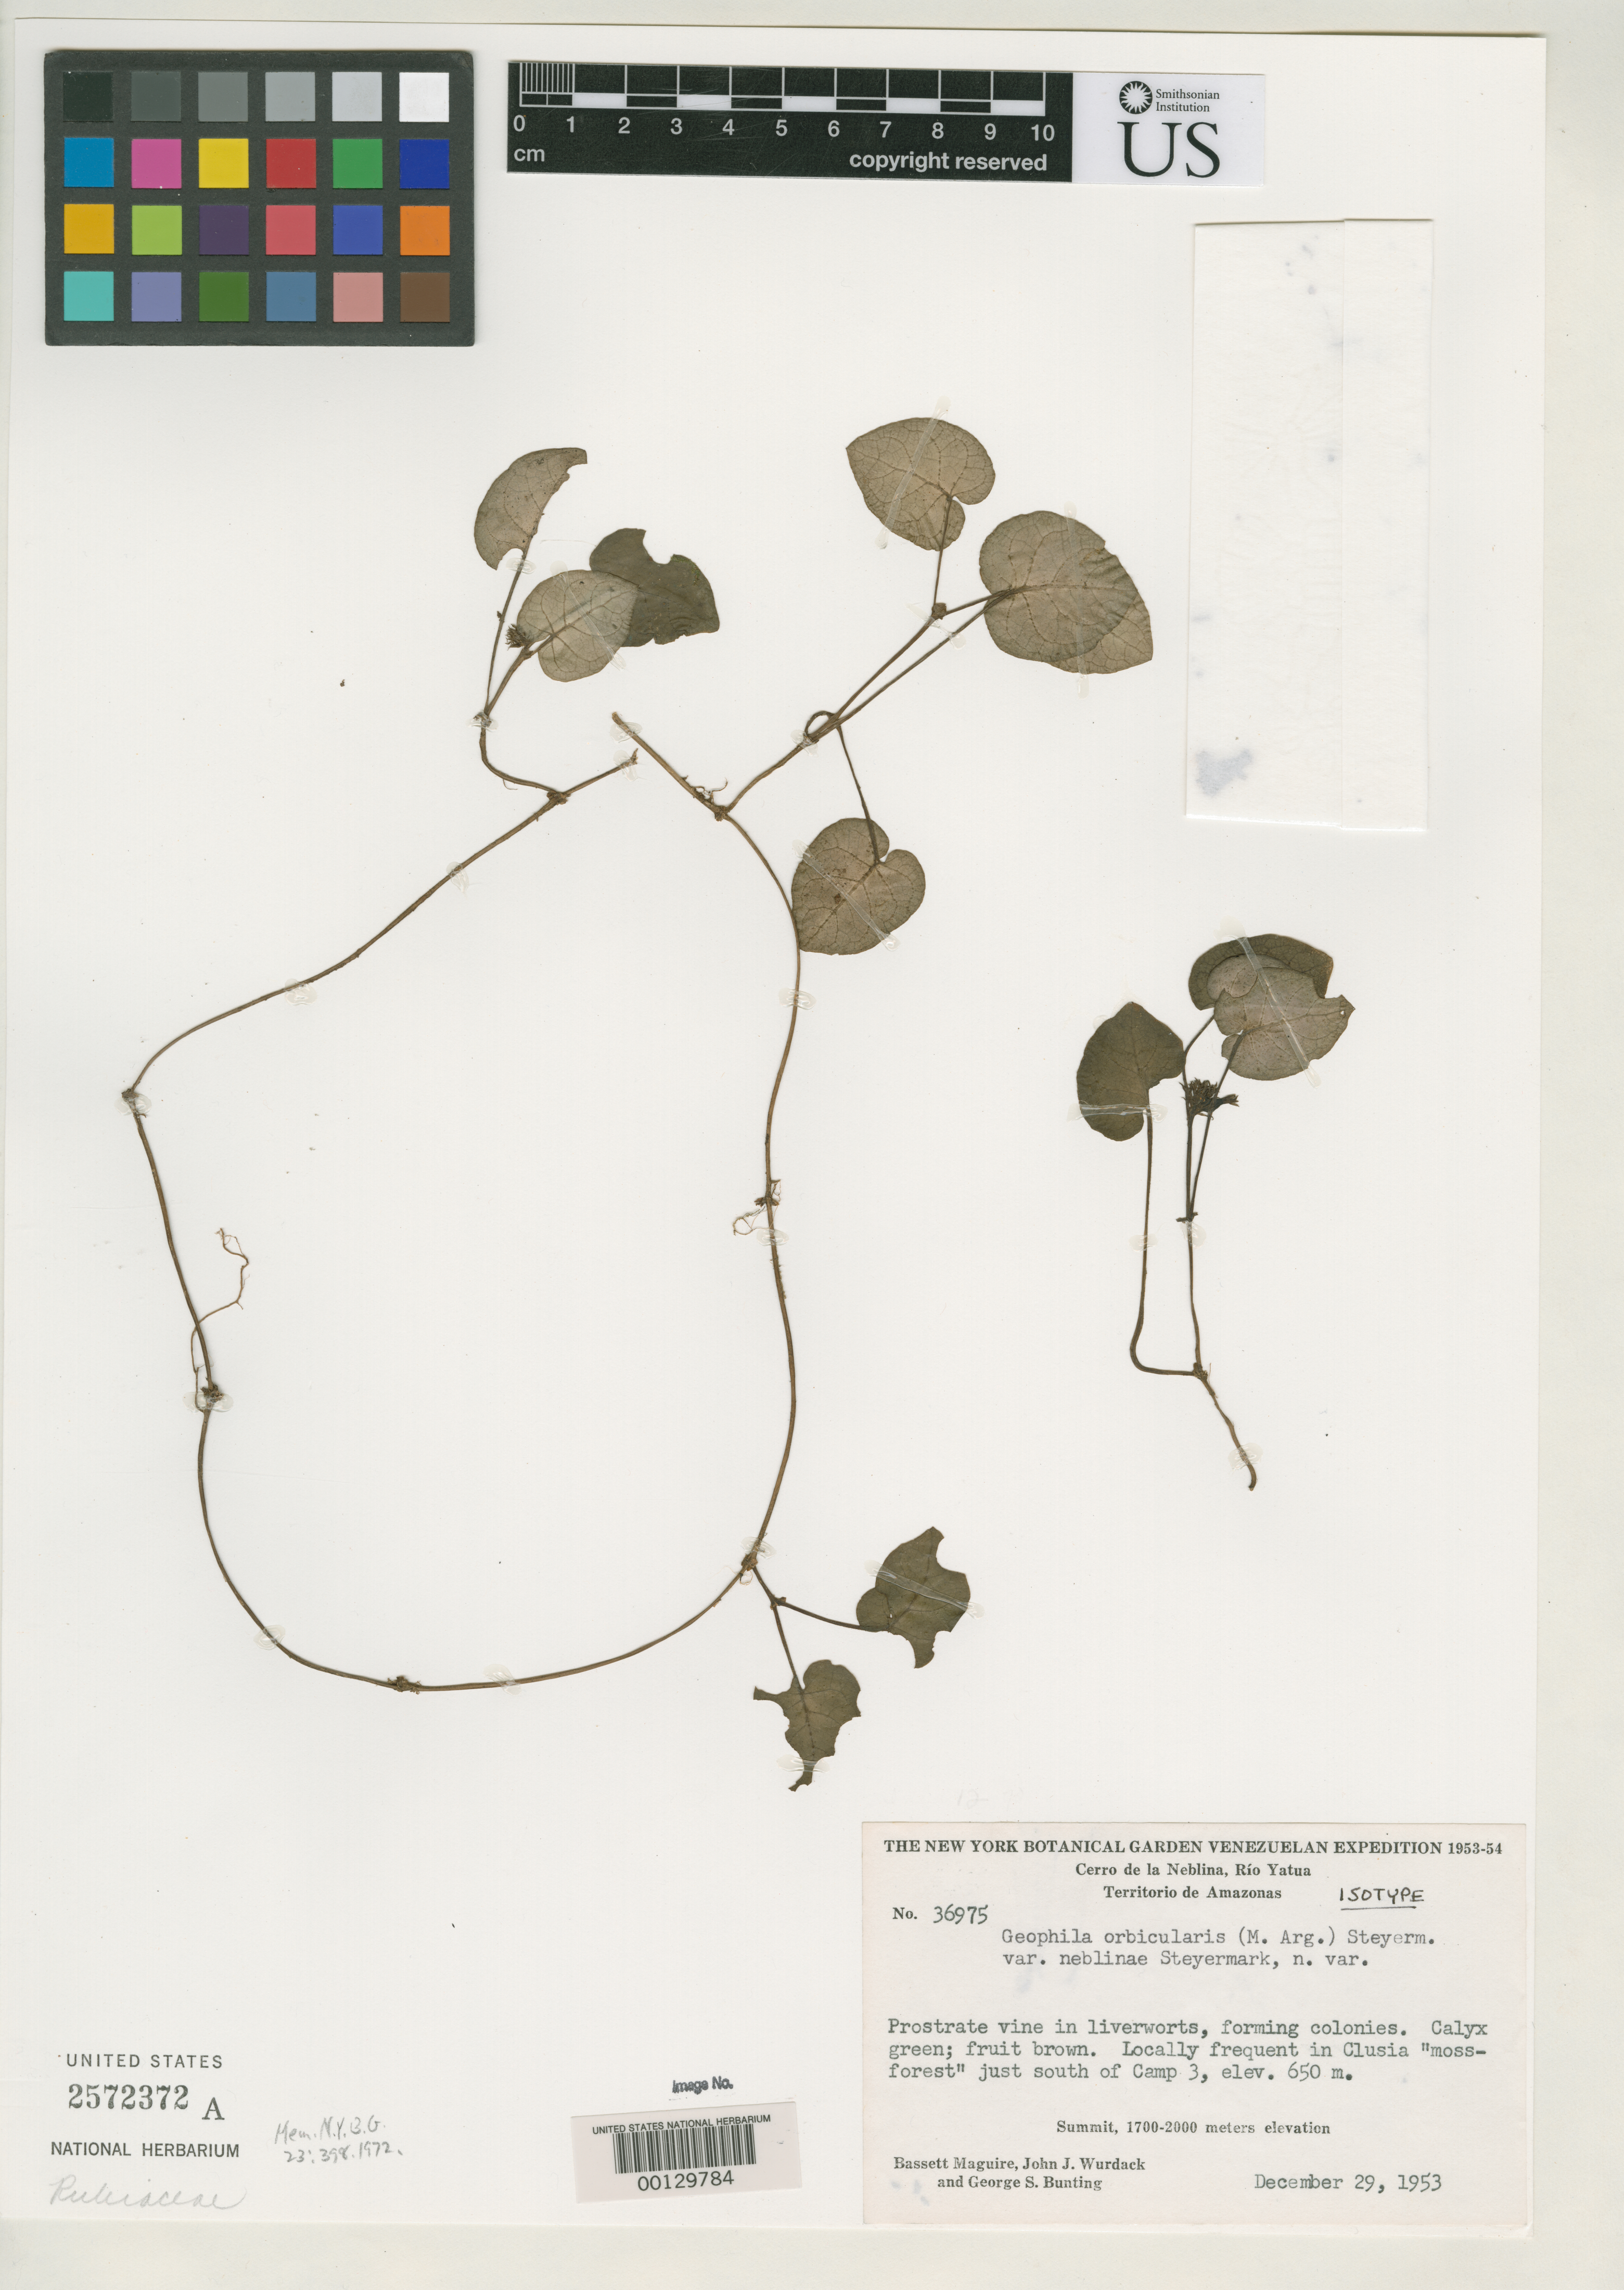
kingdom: Plantae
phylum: Tracheophyta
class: Magnoliopsida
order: Gentianales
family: Rubiaceae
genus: Geophila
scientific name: Geophila orbicularis var. neblinae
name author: Steyerm.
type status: Isotype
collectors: B. Maguire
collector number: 36975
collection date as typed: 29 Dec 1953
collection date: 1953-12-29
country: Venezuela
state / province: Amazonas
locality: Rio Yatua in Cerro de La Neblina.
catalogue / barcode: US 2572372A